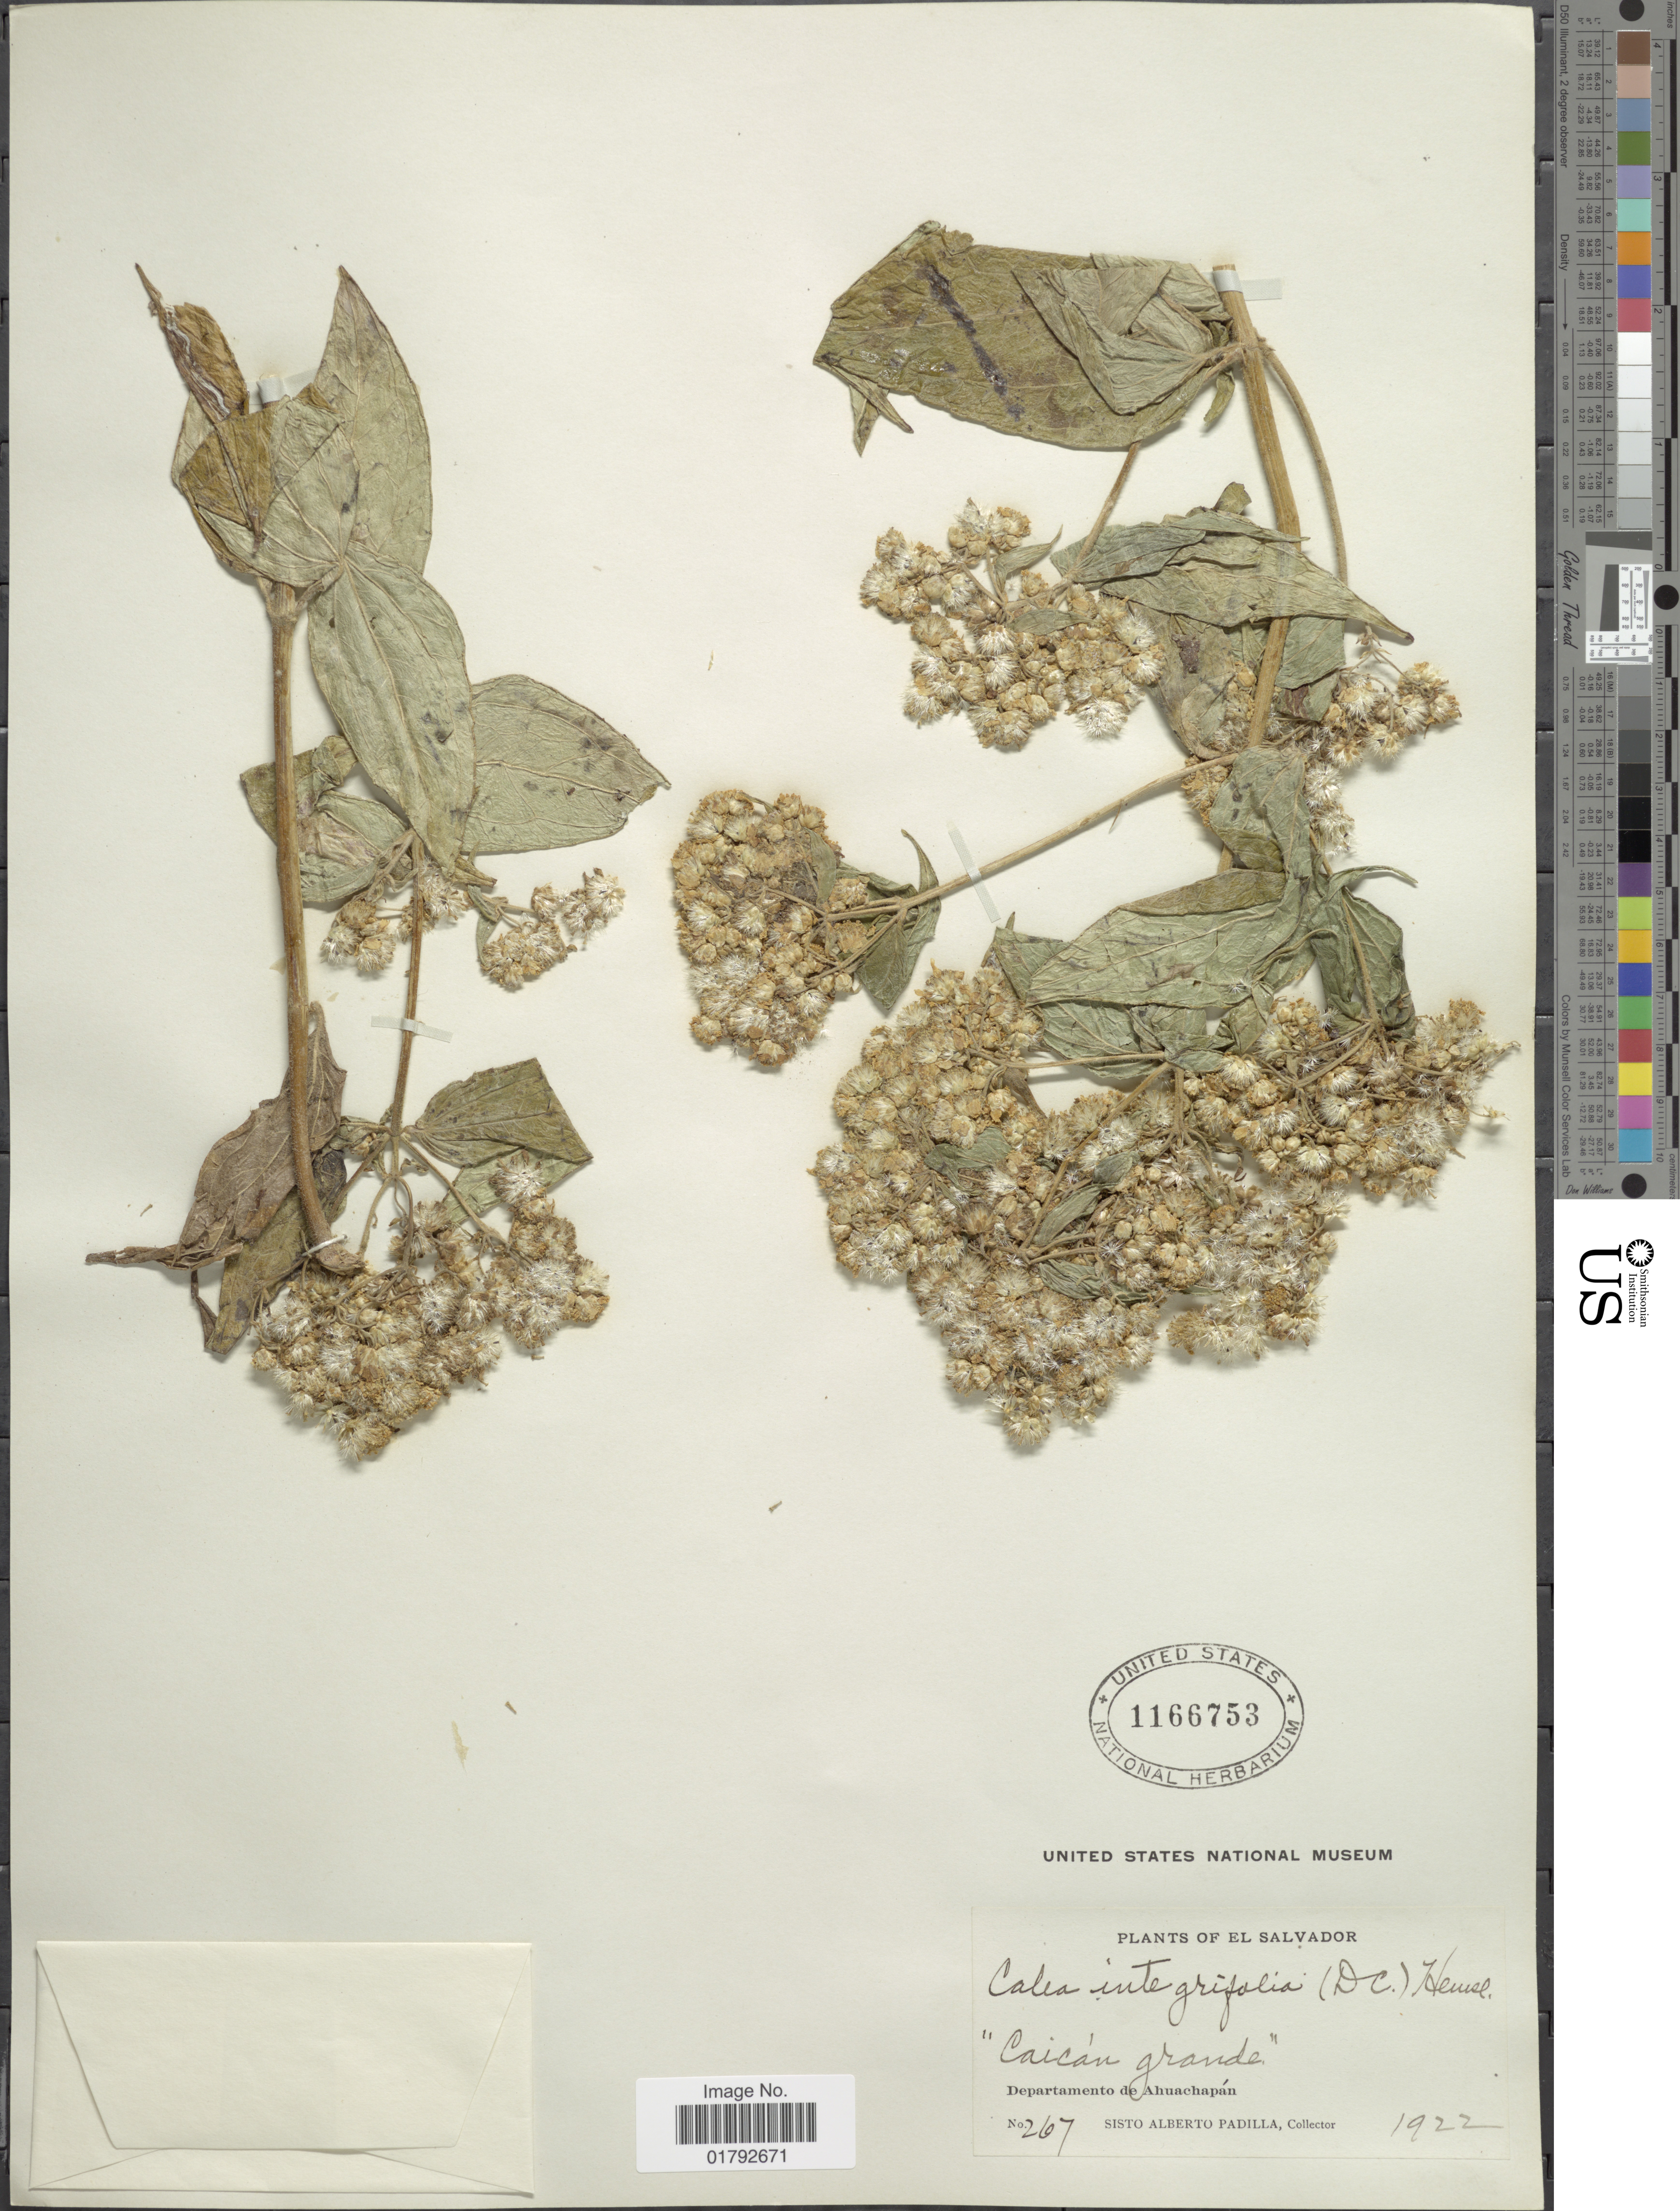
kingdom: Plantae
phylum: Tracheophyta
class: Magnoliopsida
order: Asterales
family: Asteraceae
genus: Alloispermum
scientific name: Alloispermum integrifolium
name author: (DC.) H. Rob.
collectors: S. A. Padilla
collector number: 267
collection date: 1922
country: El Salvador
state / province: Ahuachapan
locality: El Salvador, Departamento de Ahuachapan.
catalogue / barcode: US 1166753